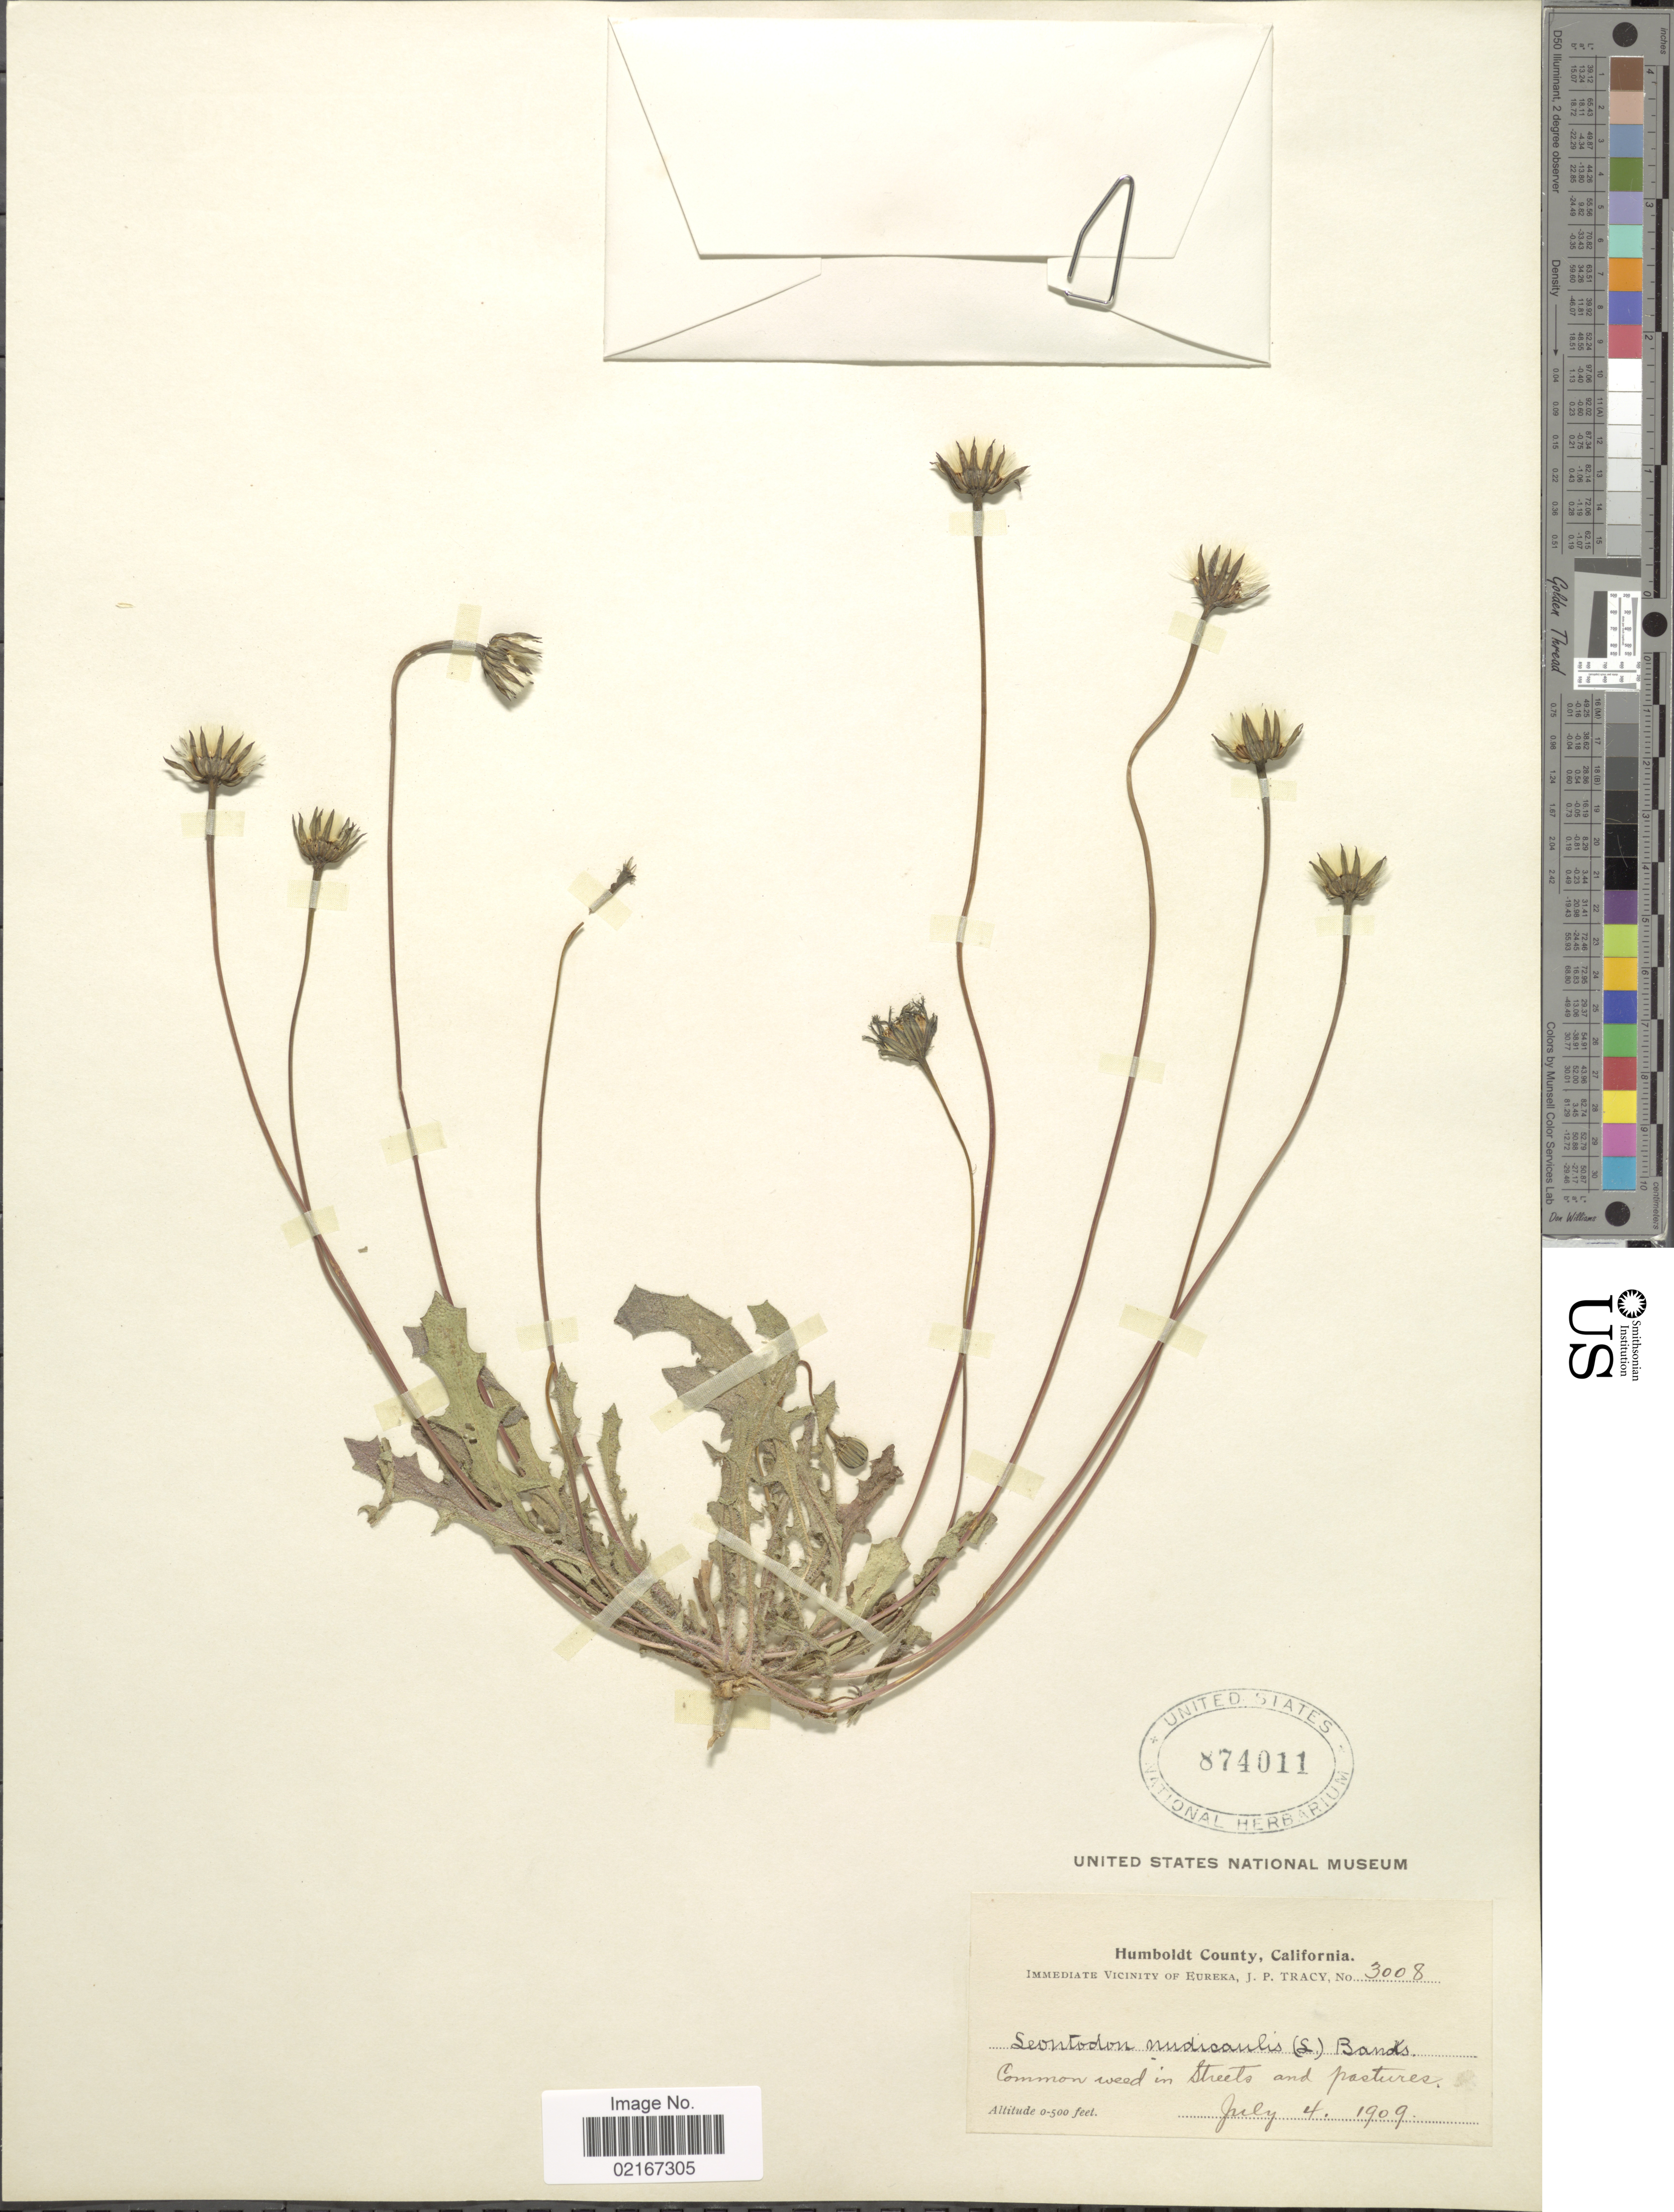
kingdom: Plantae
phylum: Tracheophyta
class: Magnoliopsida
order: Asterales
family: Asteraceae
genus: Leontodon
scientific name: Leontodon saxatilis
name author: Lam.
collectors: J. Tracy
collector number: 3008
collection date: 1909-07-04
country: United States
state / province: California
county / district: Humboldt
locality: Humboldt County, immediate Vicinity of Eureka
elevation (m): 0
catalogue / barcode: US 874011